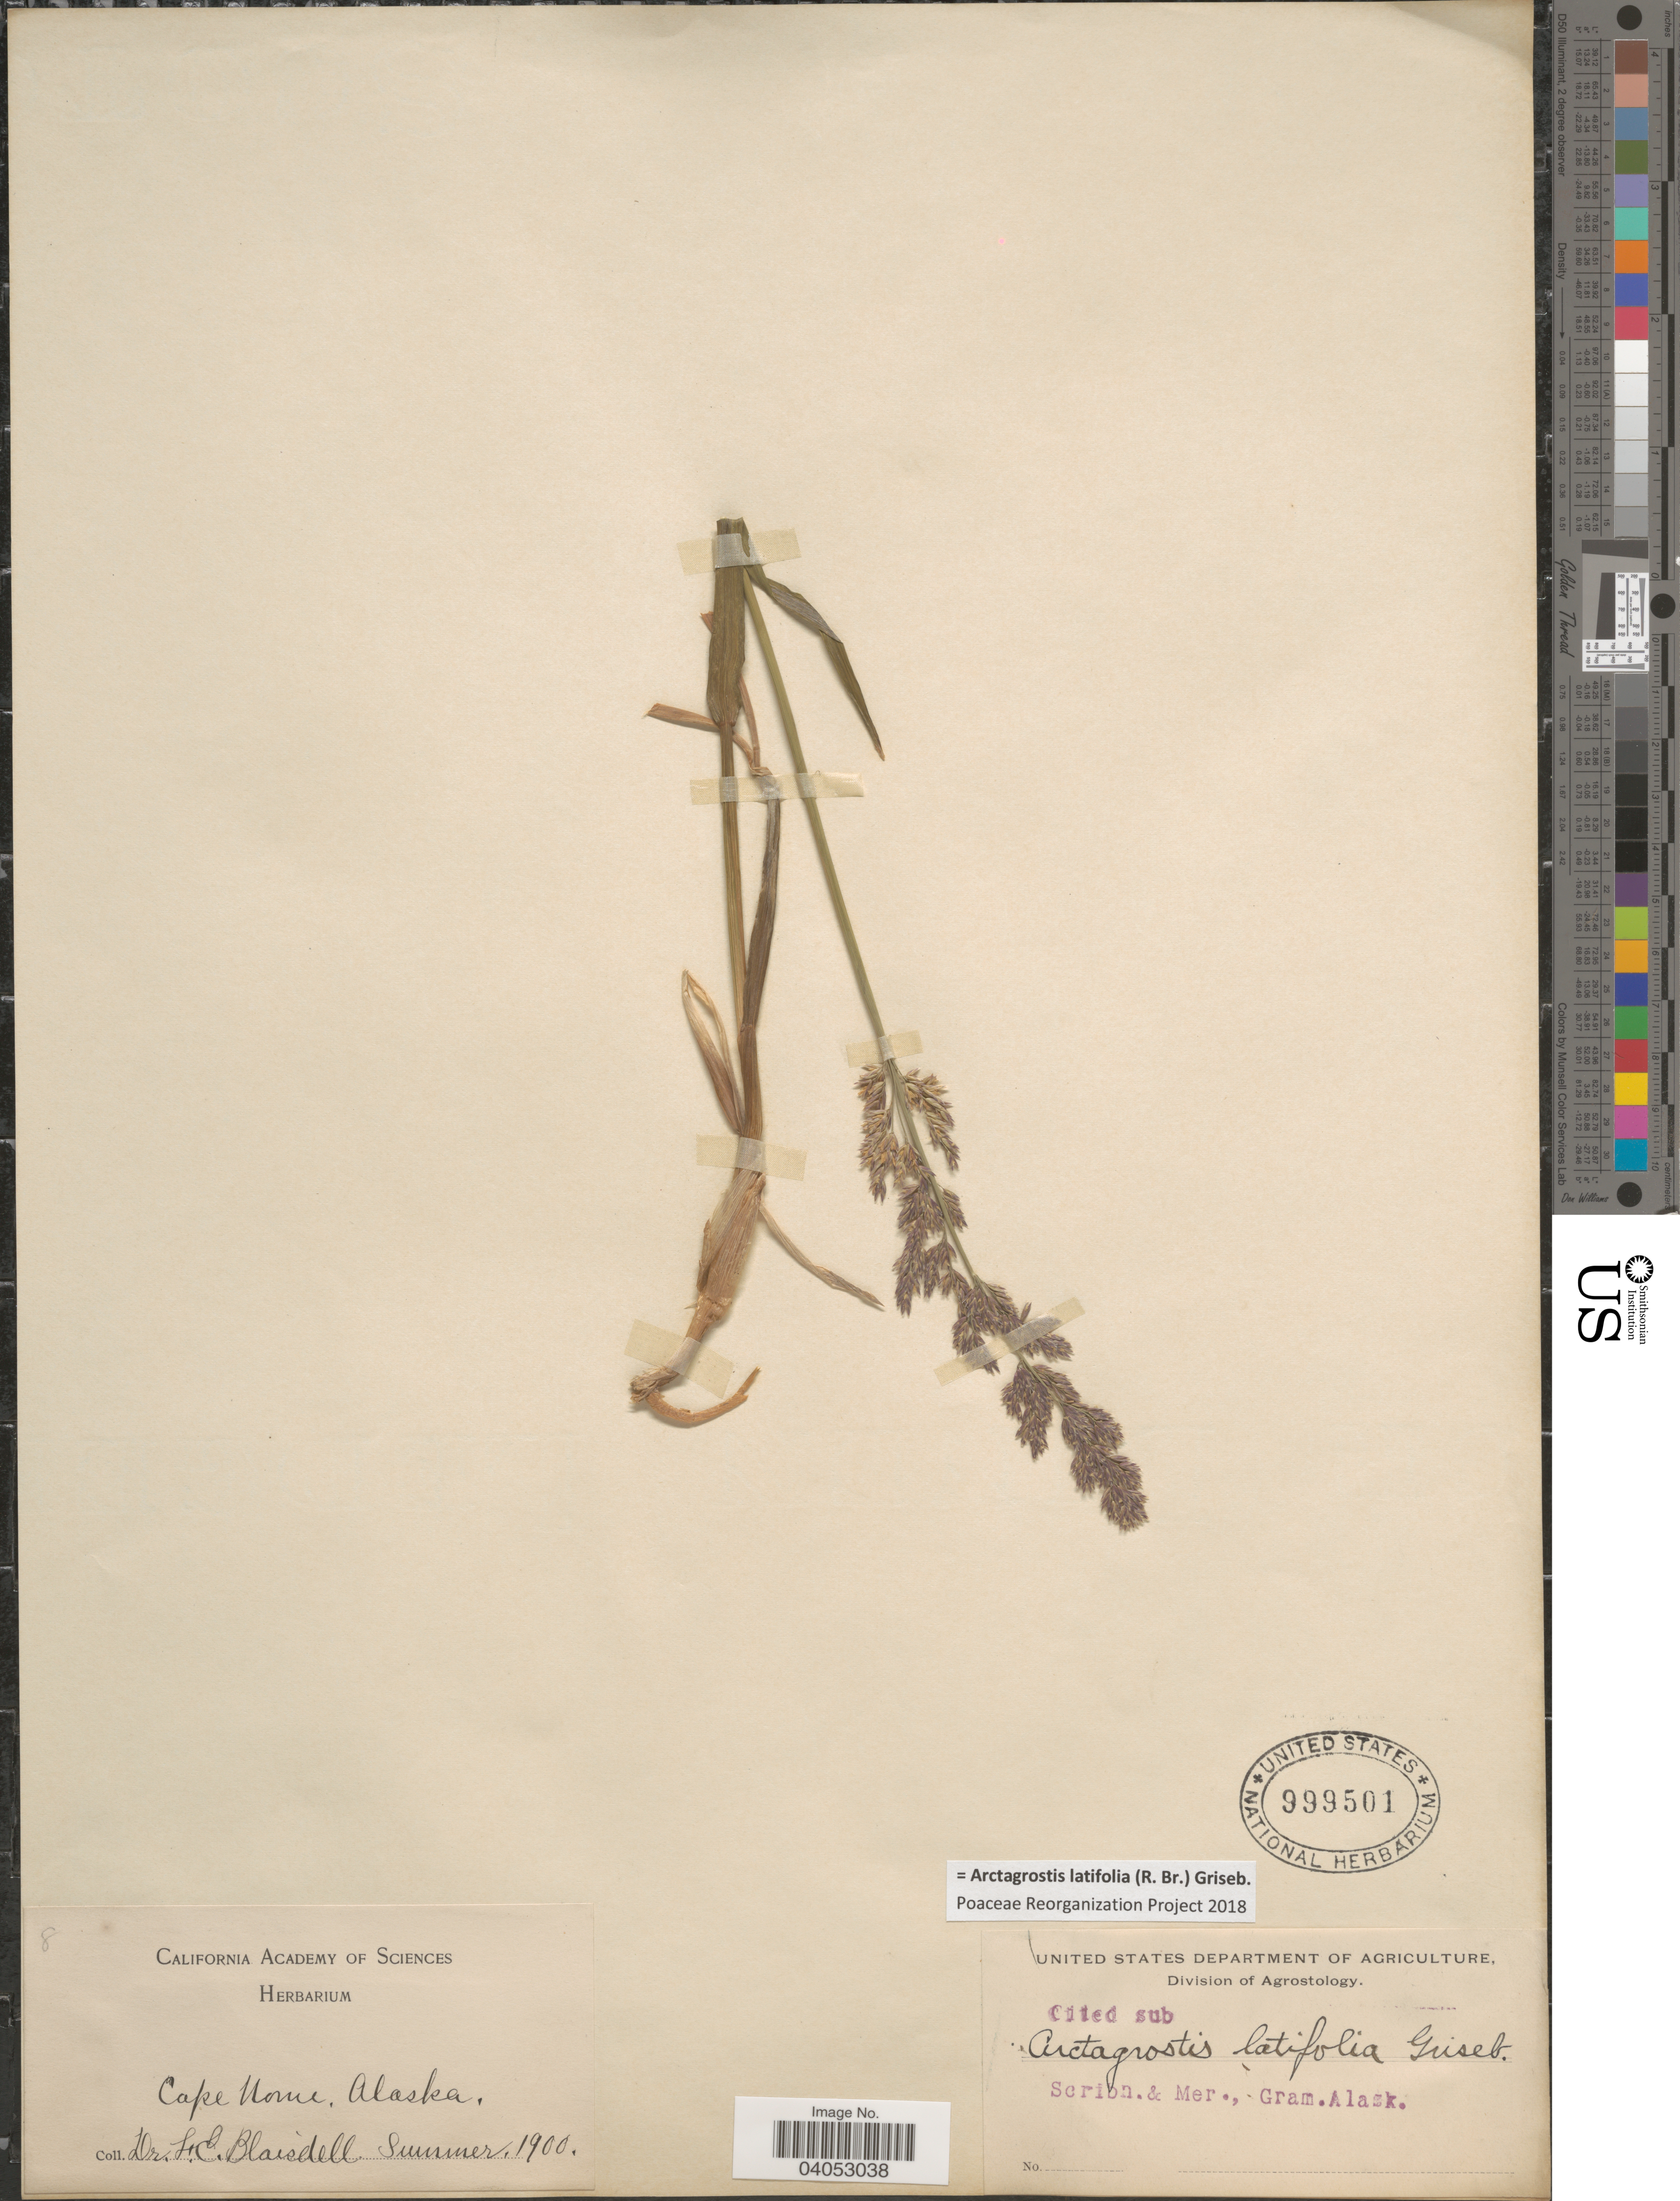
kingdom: Plantae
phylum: Tracheophyta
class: Liliopsida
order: Poales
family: Poaceae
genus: Arctagrostis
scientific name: Arctagrostis latifolia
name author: (R. Br.) Griseb.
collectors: F. Blaisdell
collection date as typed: Summer, 1900.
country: United States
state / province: Alaska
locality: Cape Nome.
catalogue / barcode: US 999501